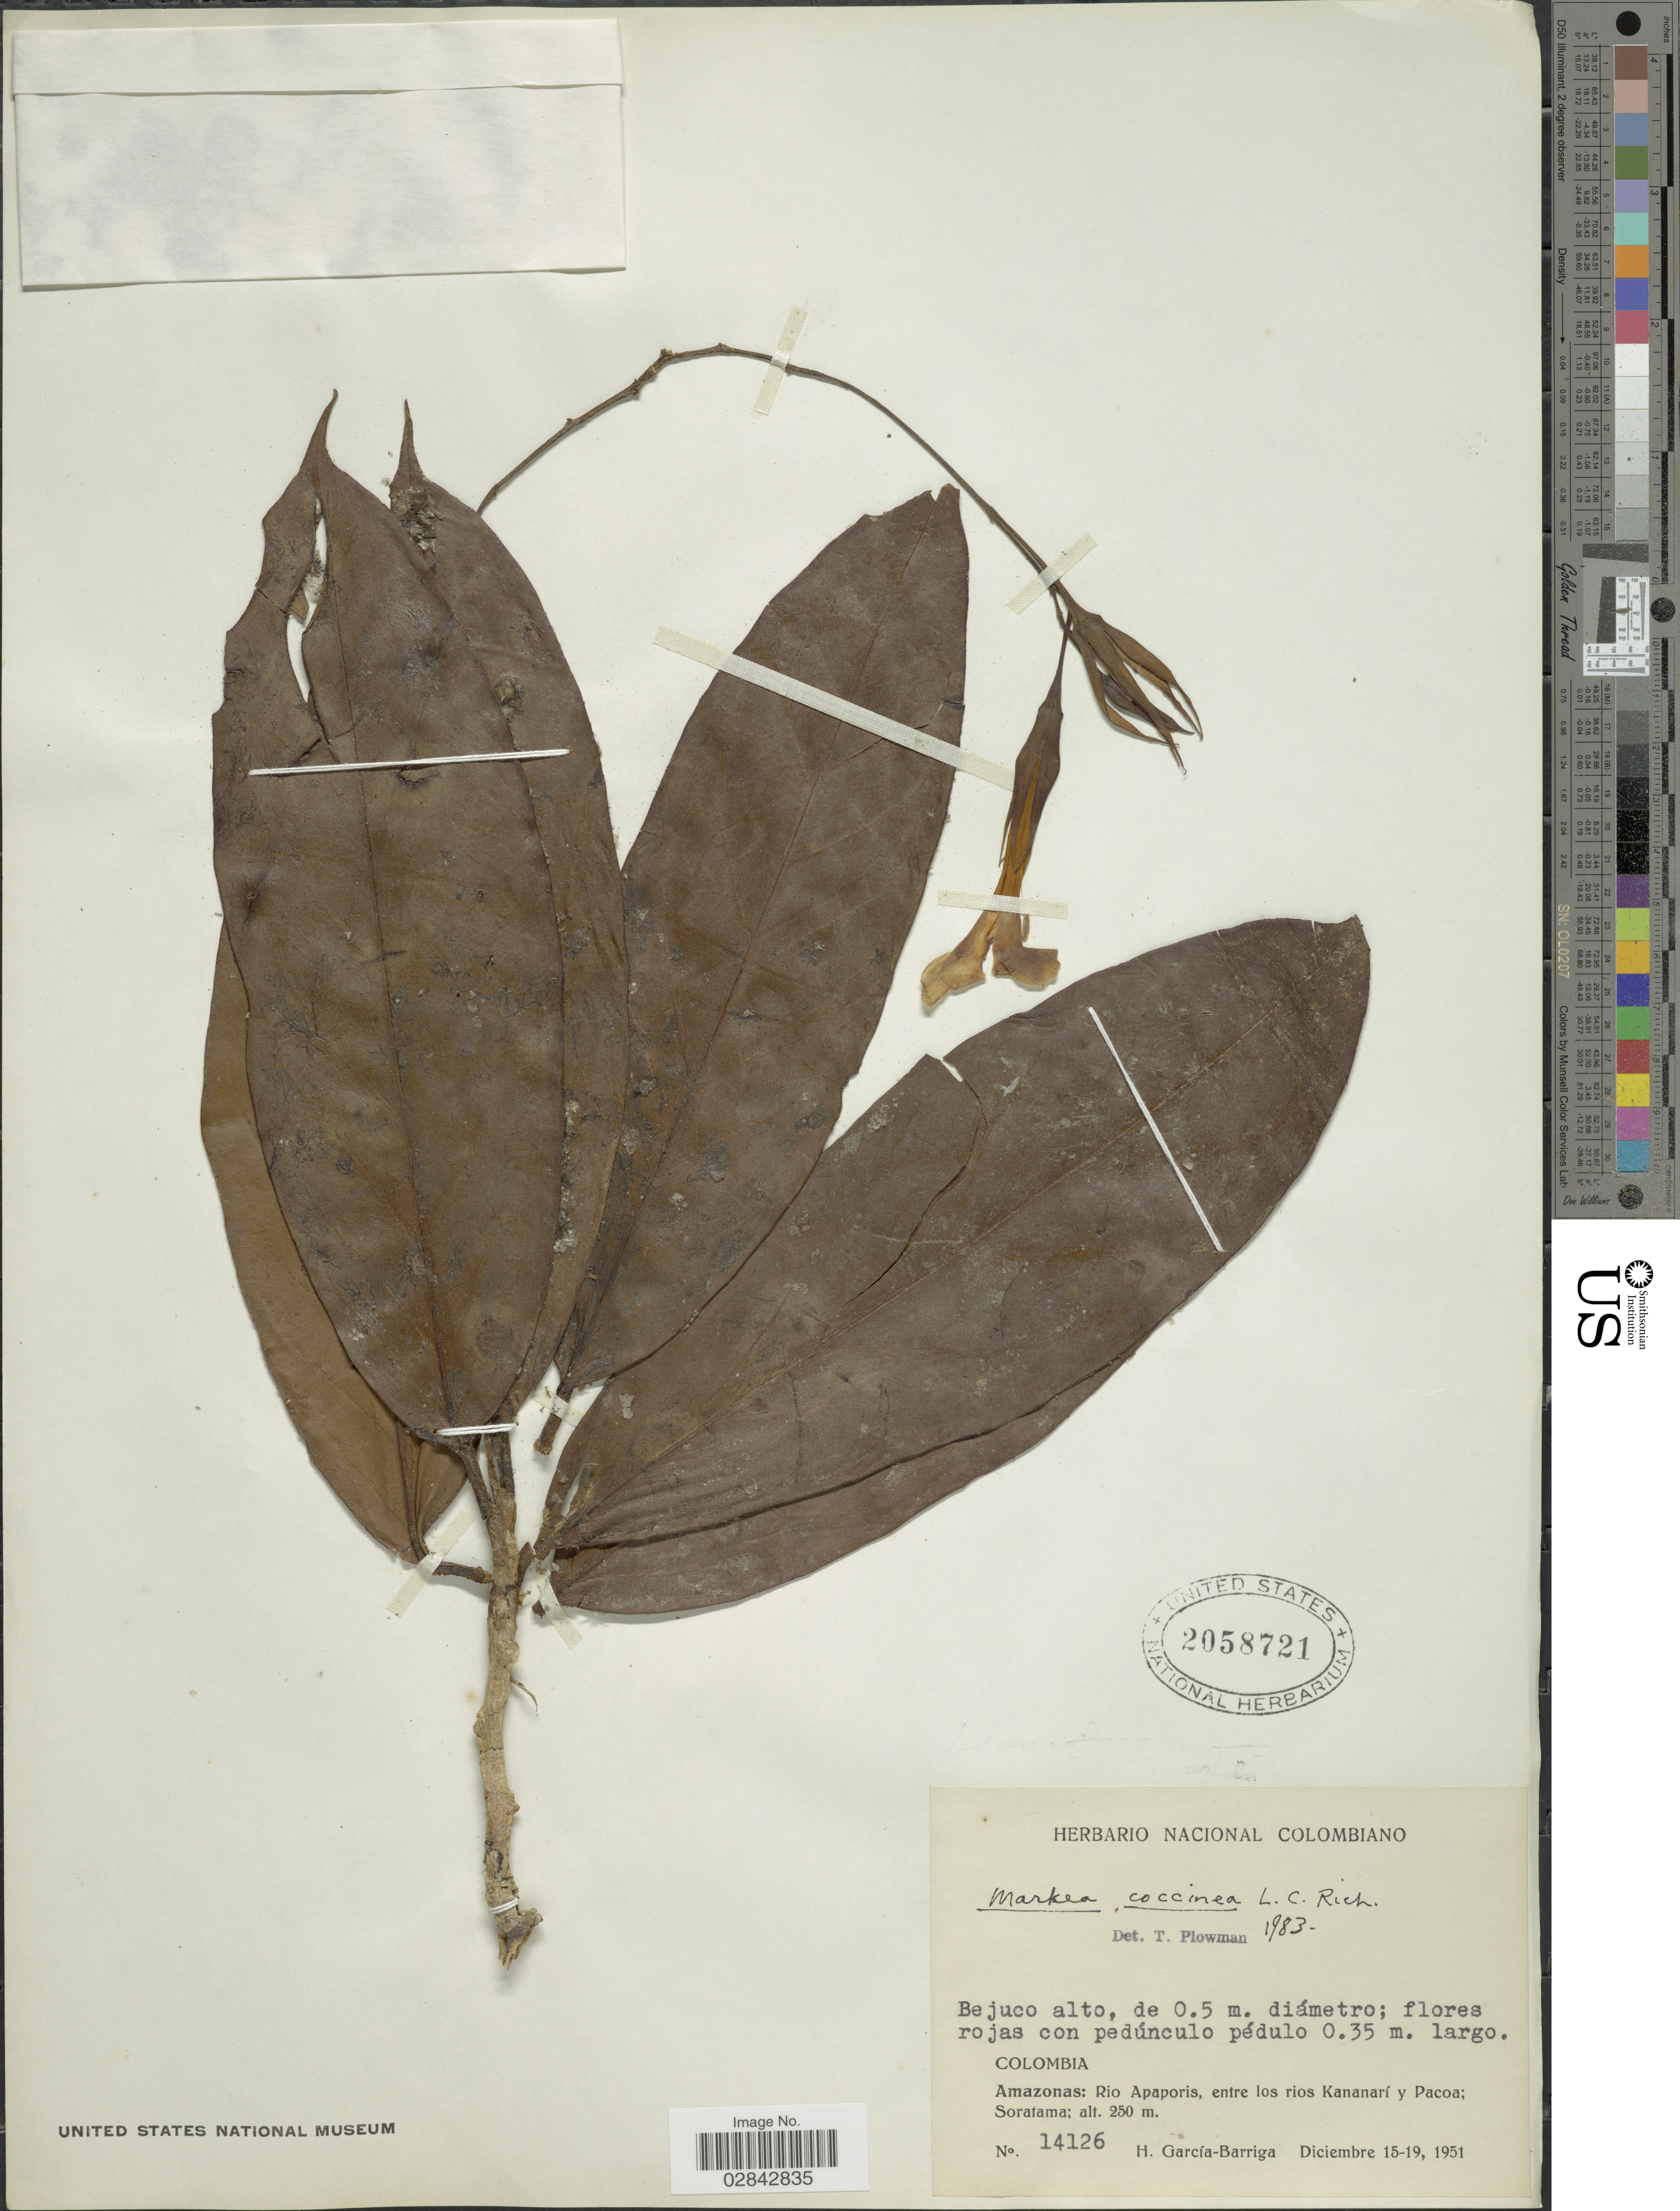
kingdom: Plantae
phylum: Tracheophyta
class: Magnoliopsida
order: Solanales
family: Solanaceae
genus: Markea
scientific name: Markea coccinea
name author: Rich.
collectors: H. García Barriga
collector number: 14126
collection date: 1951-12-15/1951-12-19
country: Colombia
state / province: Amazônas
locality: Rio Apaporis, entre los rios Kananarí y Pacoa; Soratama.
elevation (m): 250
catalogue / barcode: US 2058721